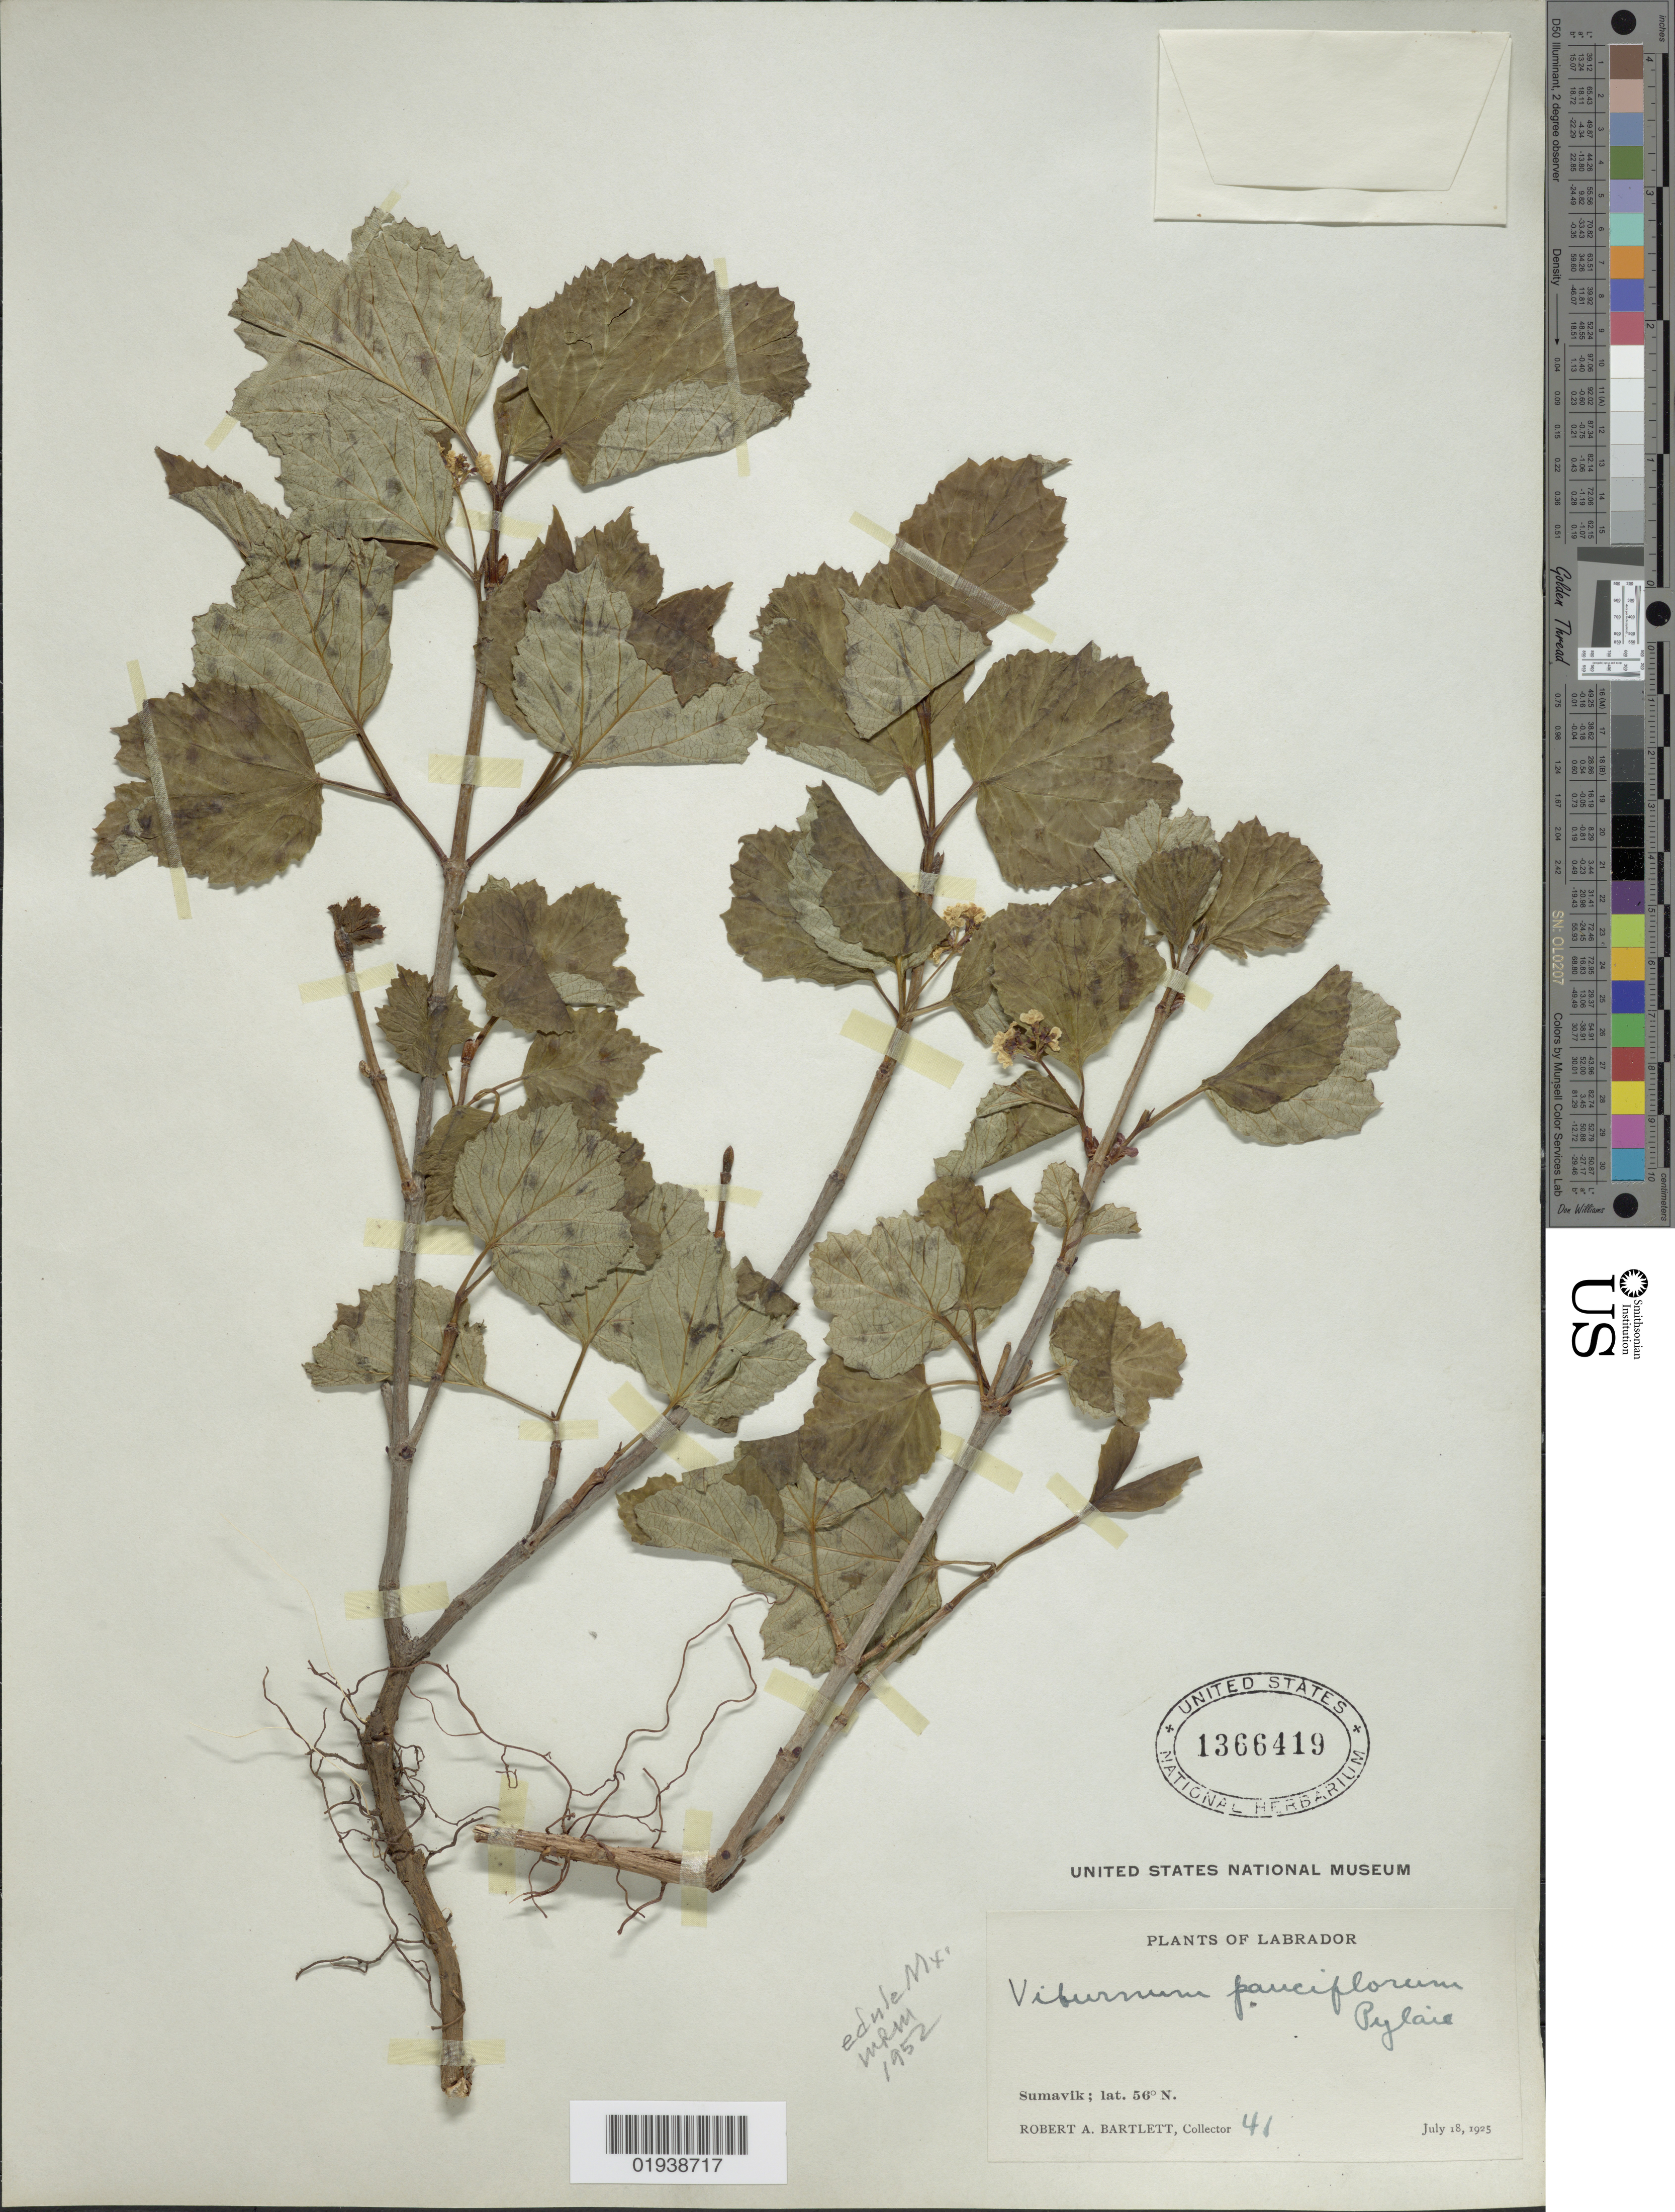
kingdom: Plantae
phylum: Tracheophyta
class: Magnoliopsida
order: Dipsacales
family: Viburnaceae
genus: Viburnum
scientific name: Viburnum edule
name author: (Michx.) Raf.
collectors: R. A. Bartlett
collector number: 41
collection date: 1925-07-18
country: Canada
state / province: Newfoundland and Labrador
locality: Labrador. Sumavik.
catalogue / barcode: US 1366419